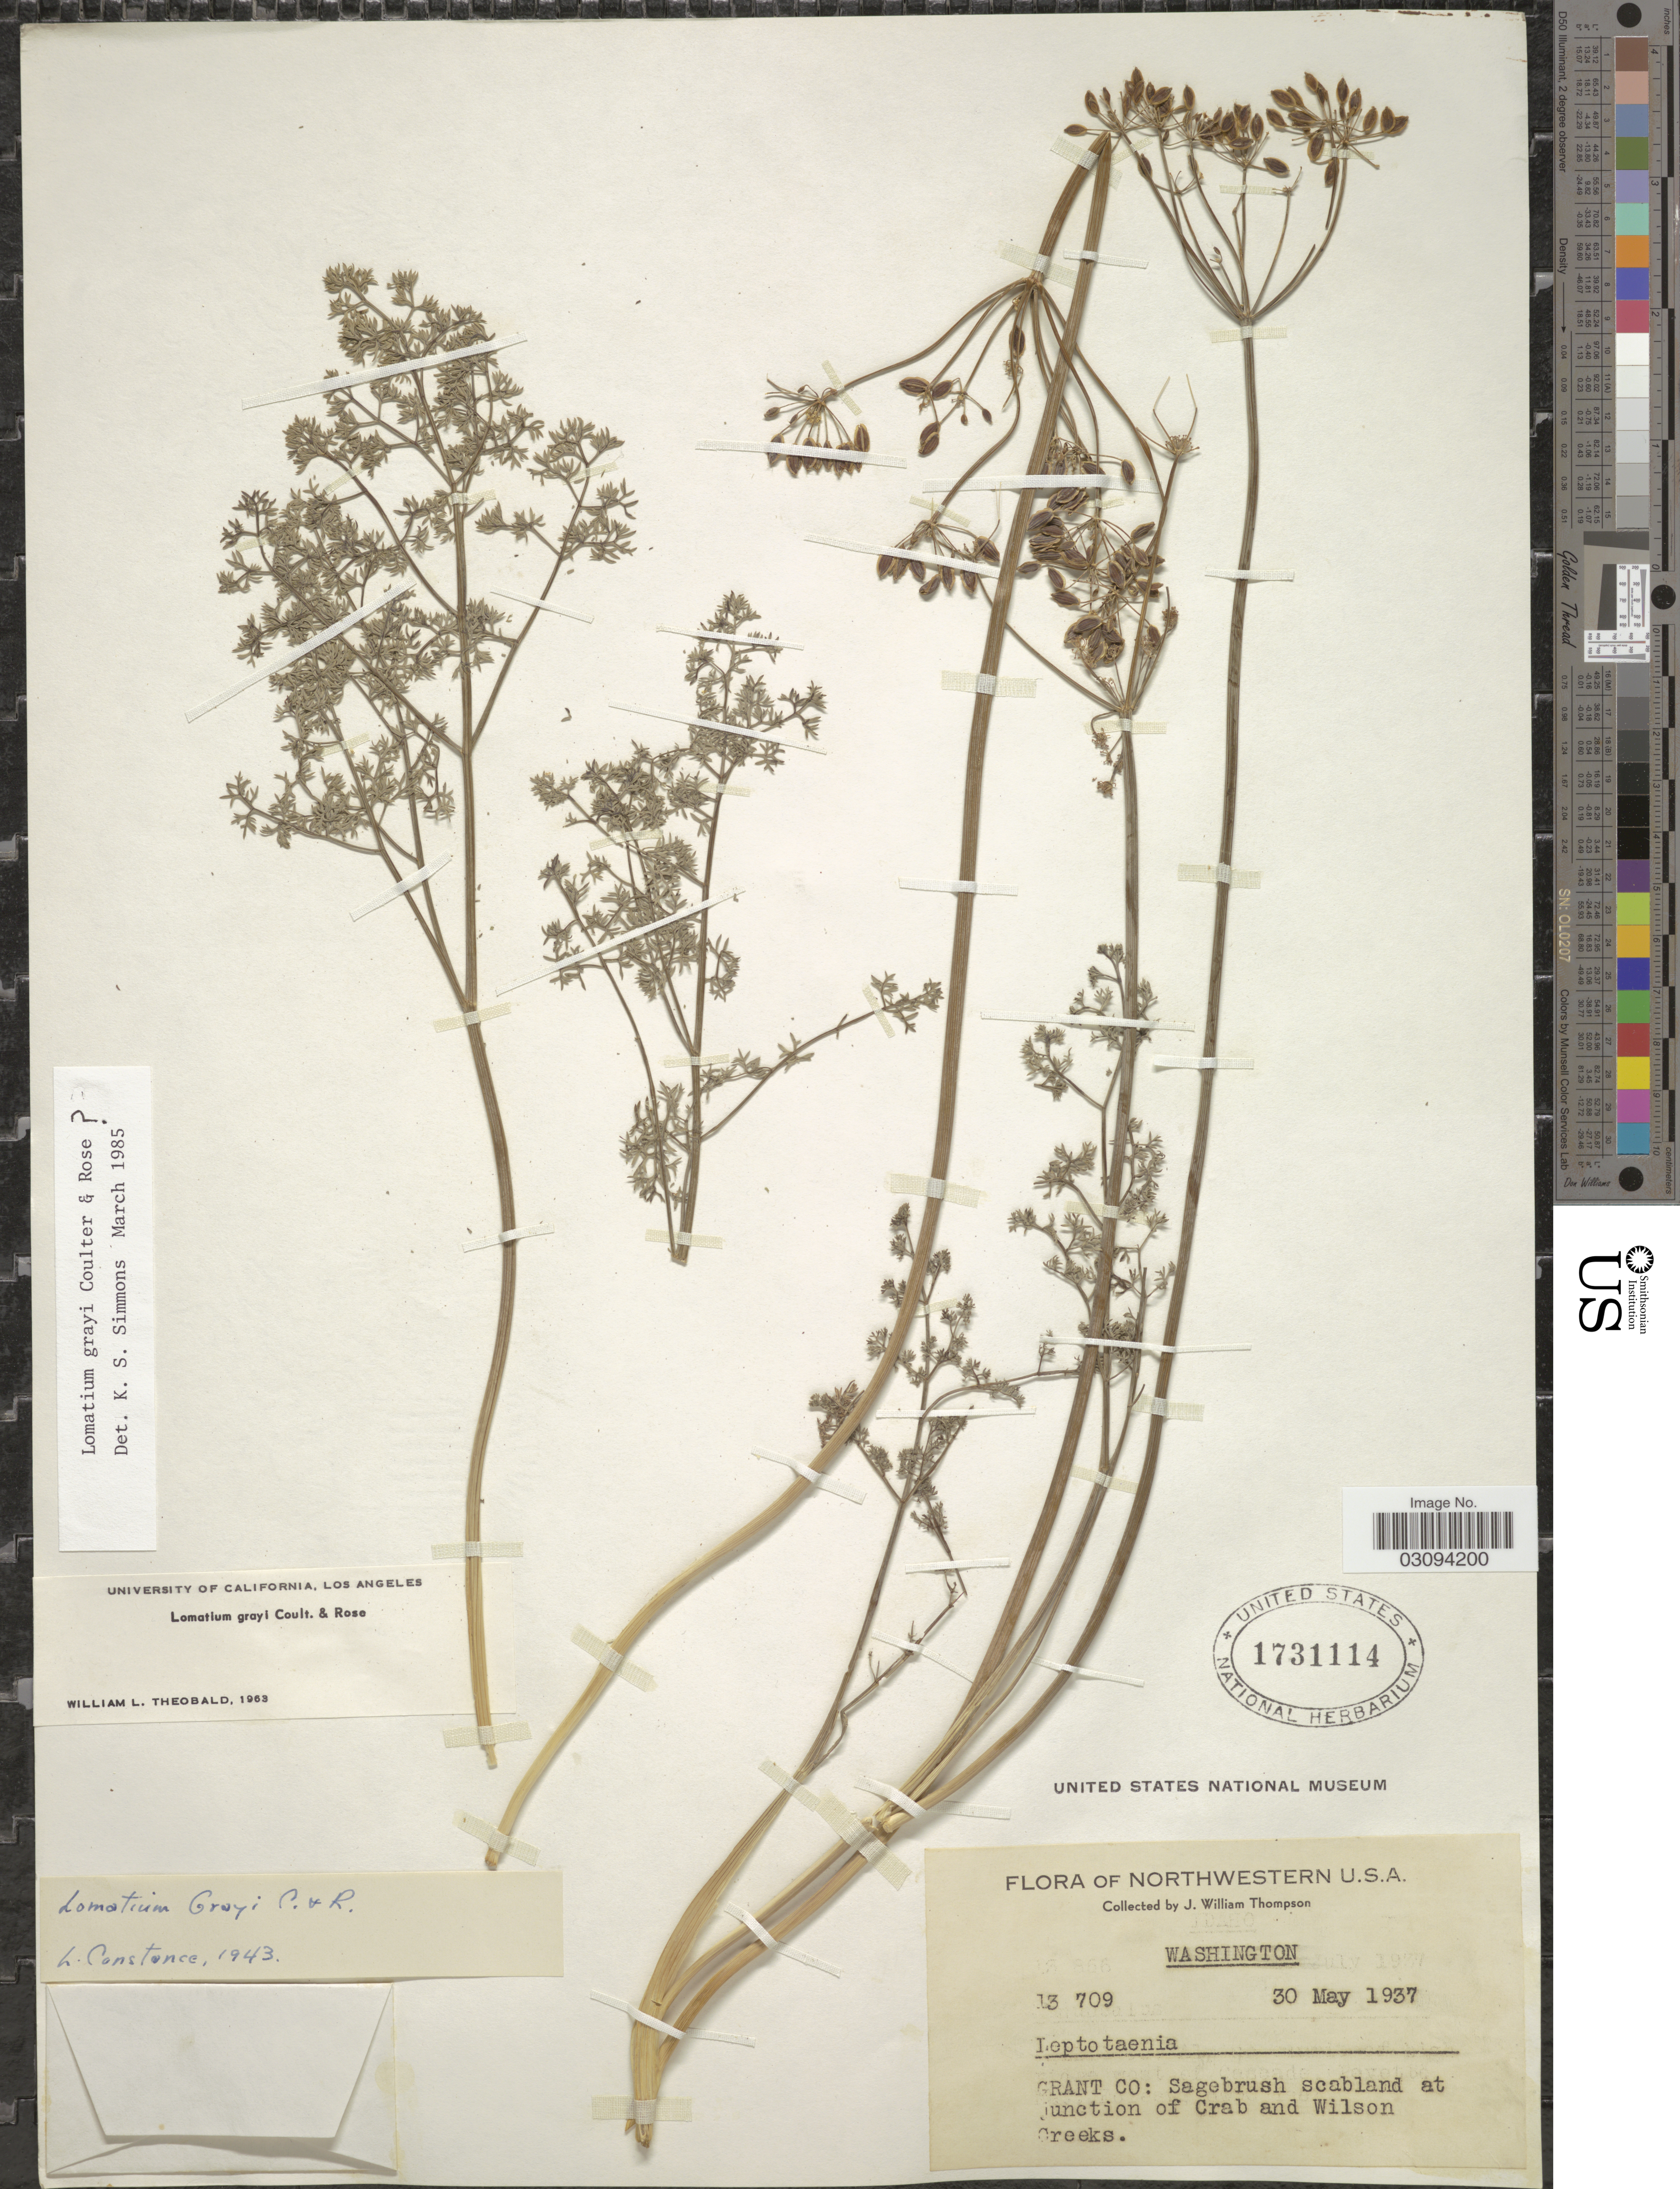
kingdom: Plantae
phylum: Tracheophyta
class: Magnoliopsida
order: Apiales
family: Apiaceae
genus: Lomatium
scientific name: Lomatium grayi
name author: (J.M. Coult. & Rose) J.M. Coult. & Rose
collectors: J. W. Thompson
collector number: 13709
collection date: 1937-05-30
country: United States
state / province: Washington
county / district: Grant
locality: Northwestern U.S.A. Grant Co: Sagebrush scabland at junction of Crab and Wilson Creeks.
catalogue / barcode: US 1731114